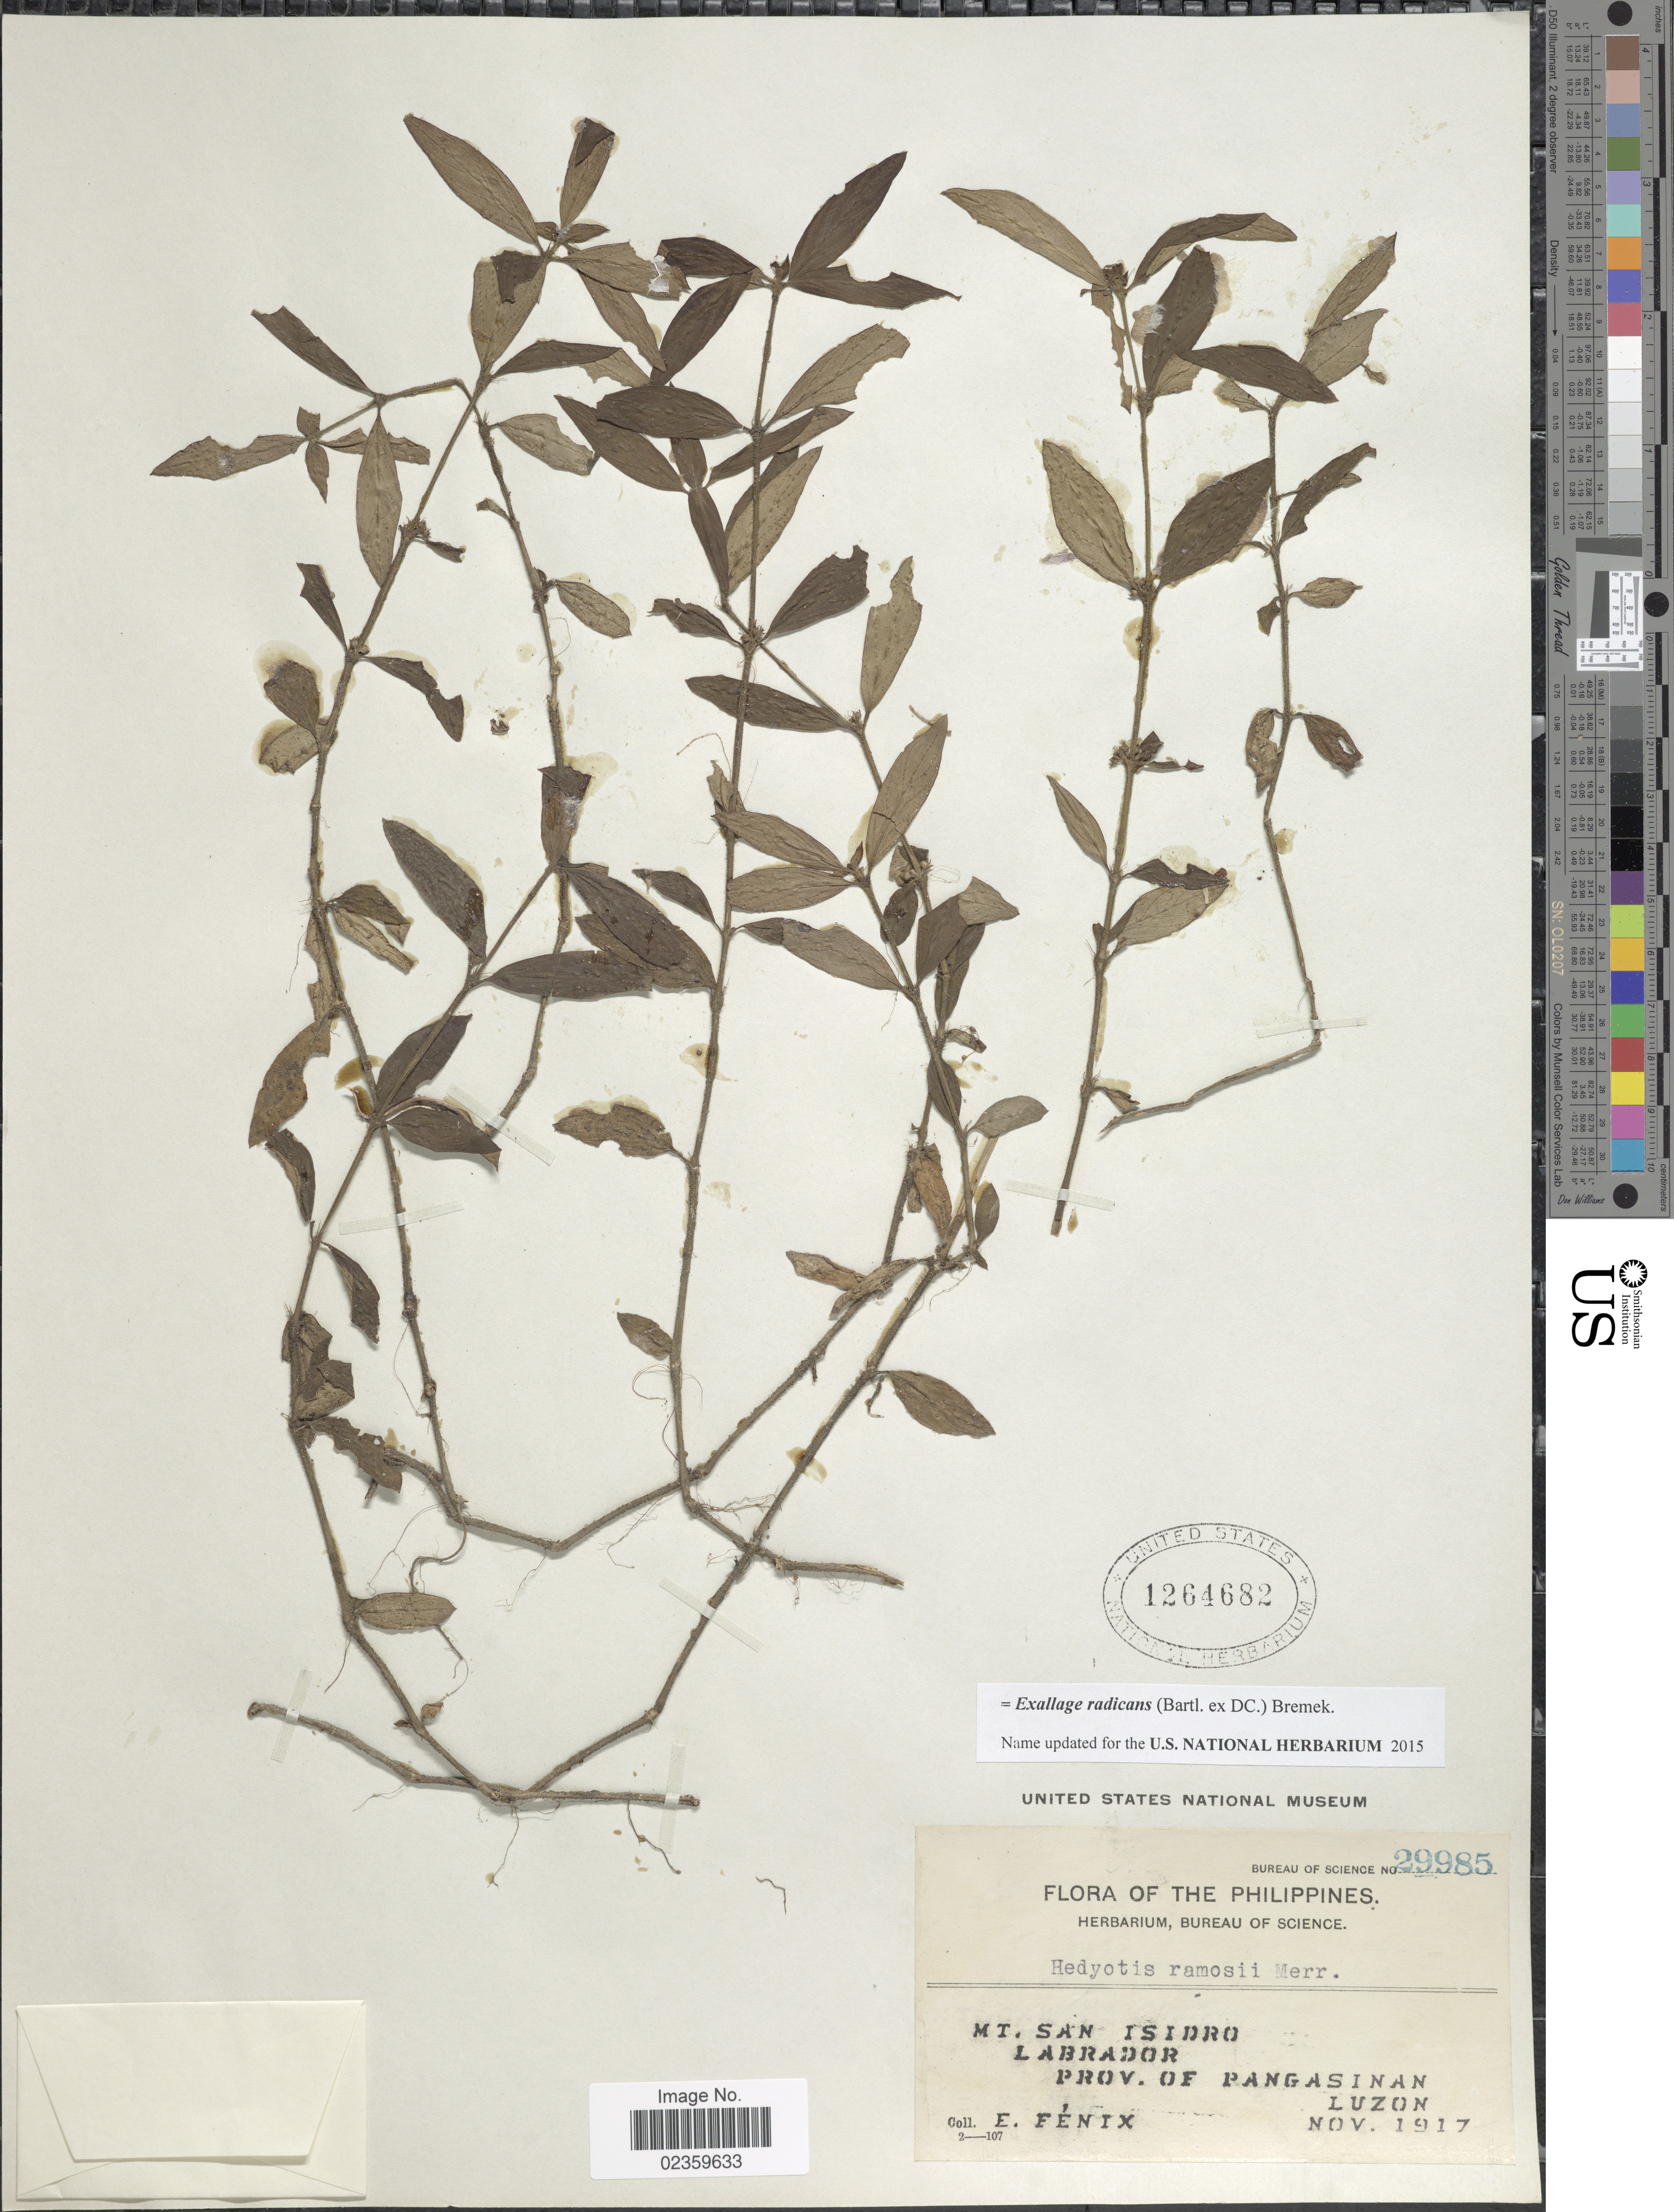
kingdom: Plantae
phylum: Tracheophyta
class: Magnoliopsida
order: Gentianales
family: Rubiaceae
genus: Exallage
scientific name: Exallage radicans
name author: (Bartl. ex DC.) Bremek.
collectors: E. Fénix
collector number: Bureau of Science 29985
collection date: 1917-11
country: Philippines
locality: Mt. San Isidro. Labrador. Prov. of Pangasinan. Luzon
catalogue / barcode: US 1264682